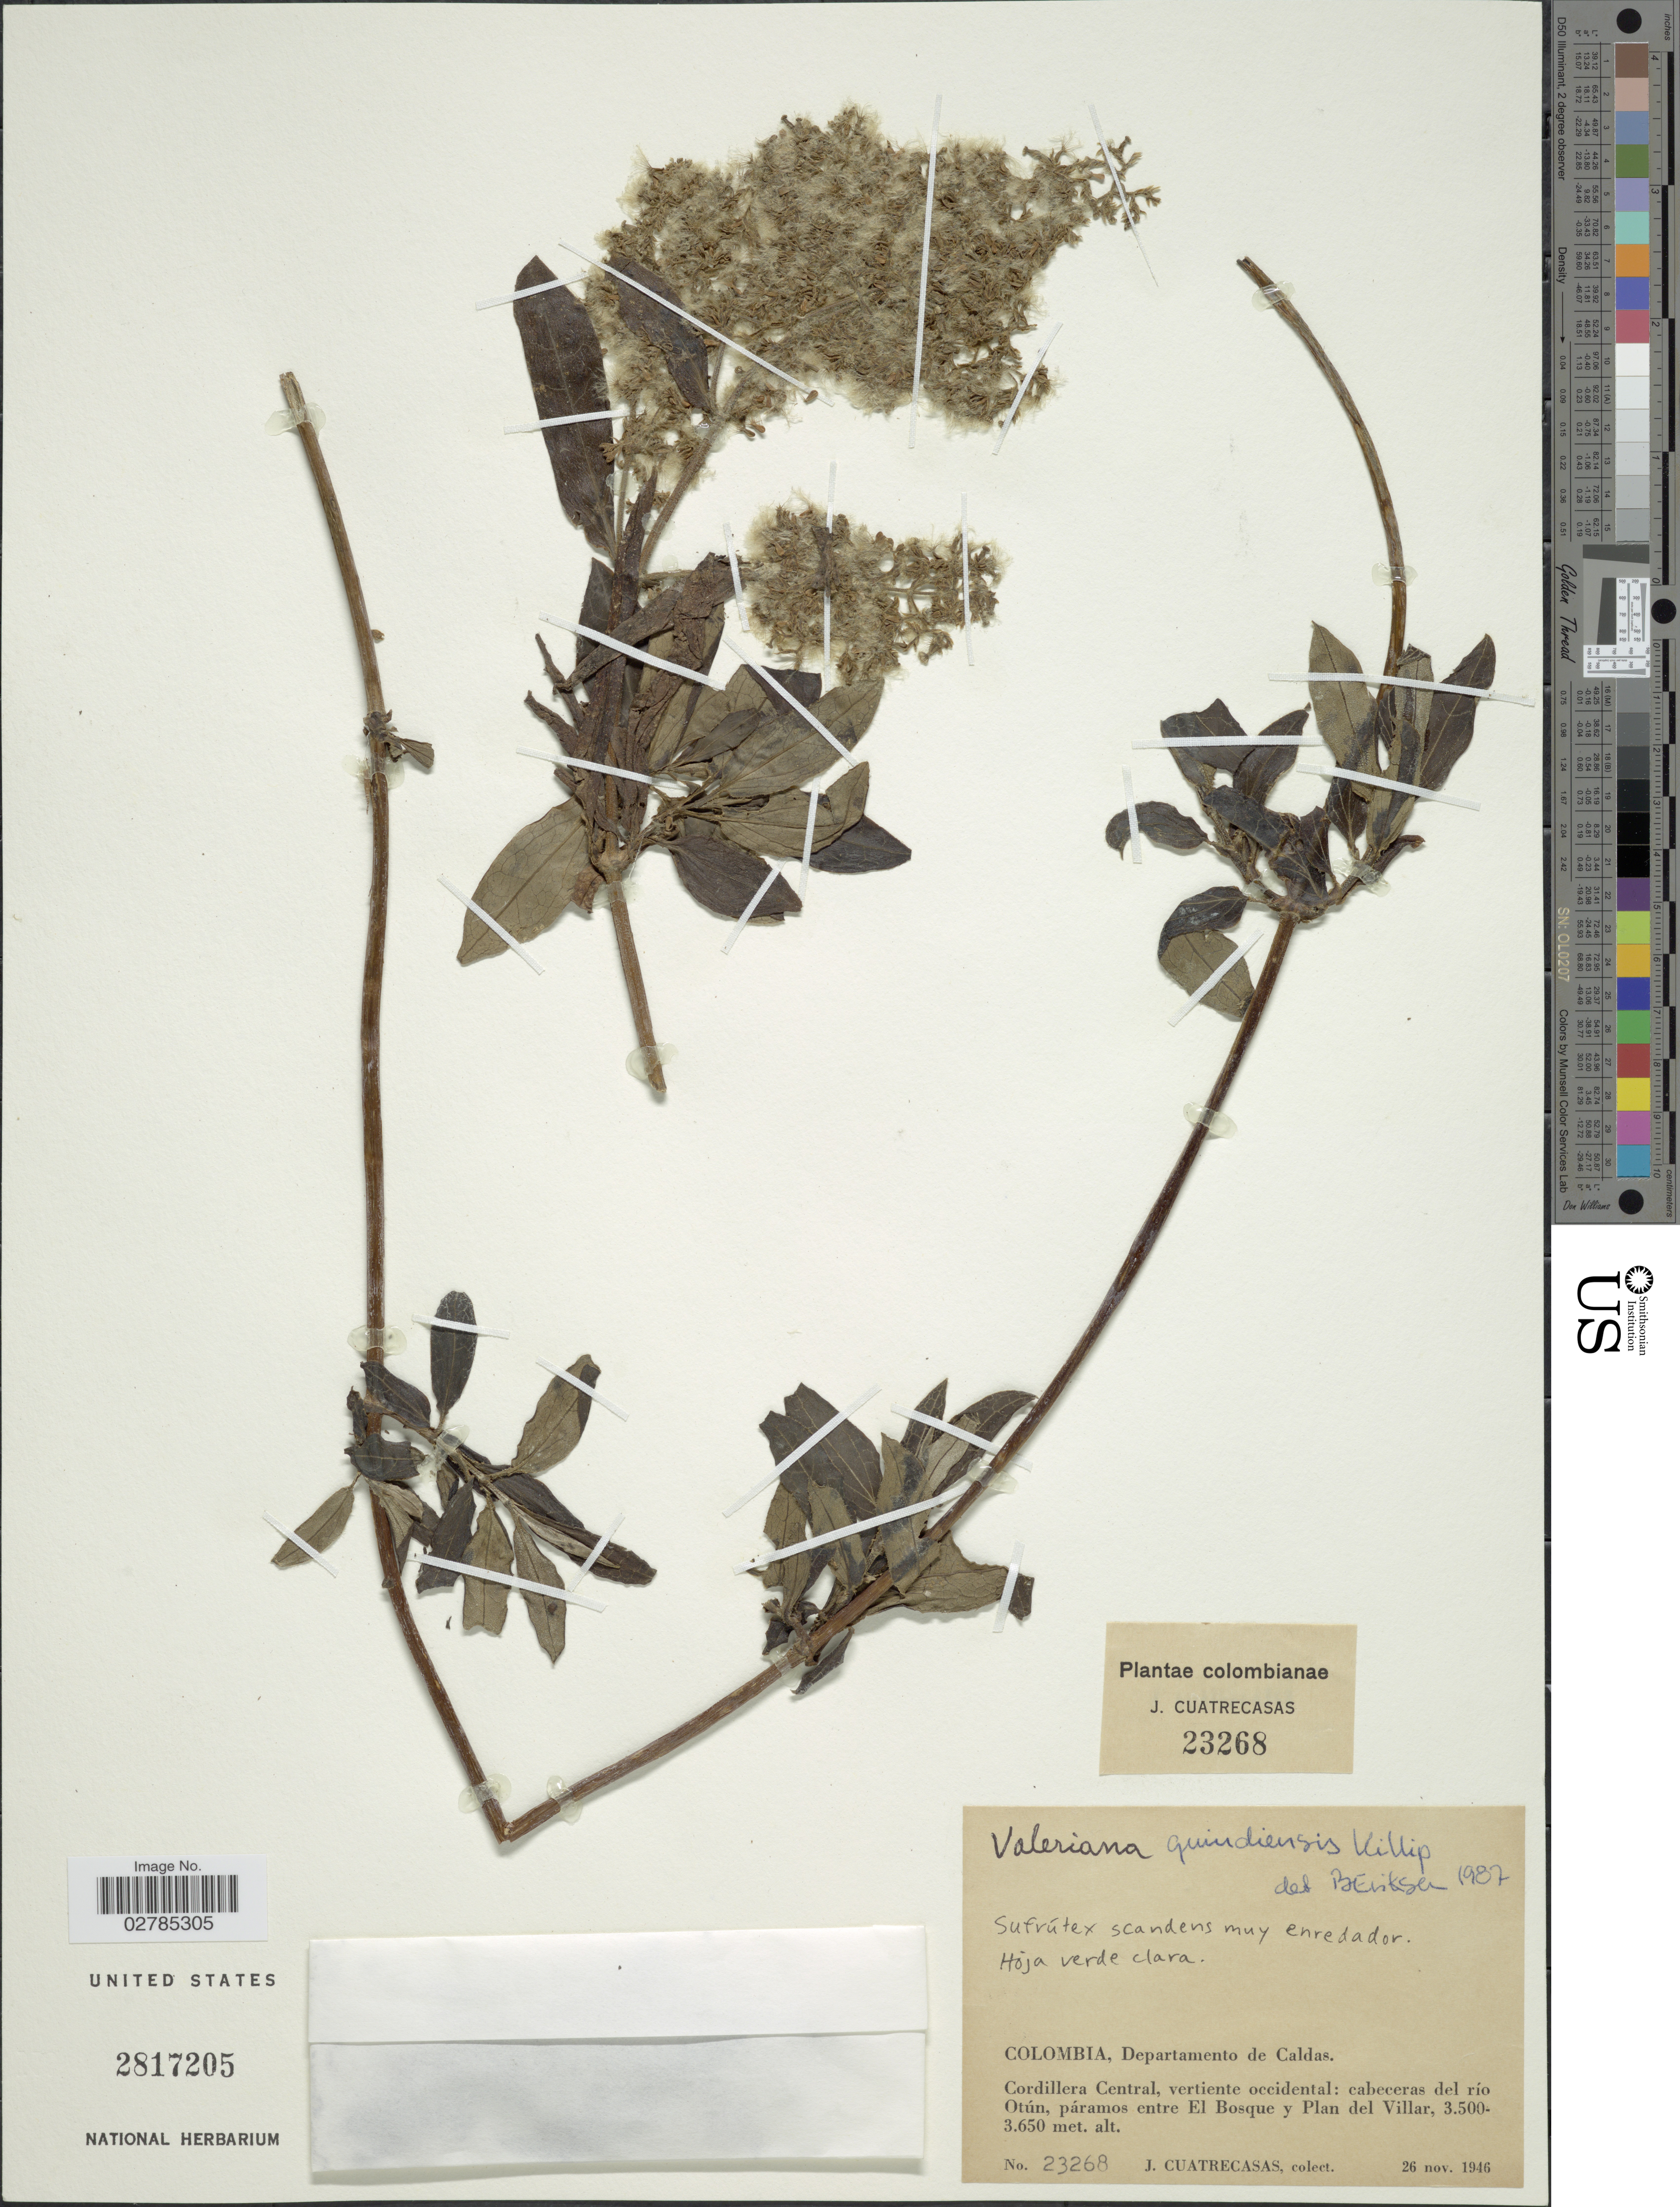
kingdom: Plantae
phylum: Tracheophyta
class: Magnoliopsida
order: Dipsacales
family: Caprifoliaceae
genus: Valeriana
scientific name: Valeriana quindiensis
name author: Killip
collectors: J. Cuatrecasas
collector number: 23268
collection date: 1946-11-26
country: Colombia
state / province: Caldas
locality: Departamento de Caldas. Cordillera Central, vertiente occidental: cabeceras del río Otún, páramos entre El Bosque y Plan del Villar.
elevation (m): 3500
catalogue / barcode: US 2817205